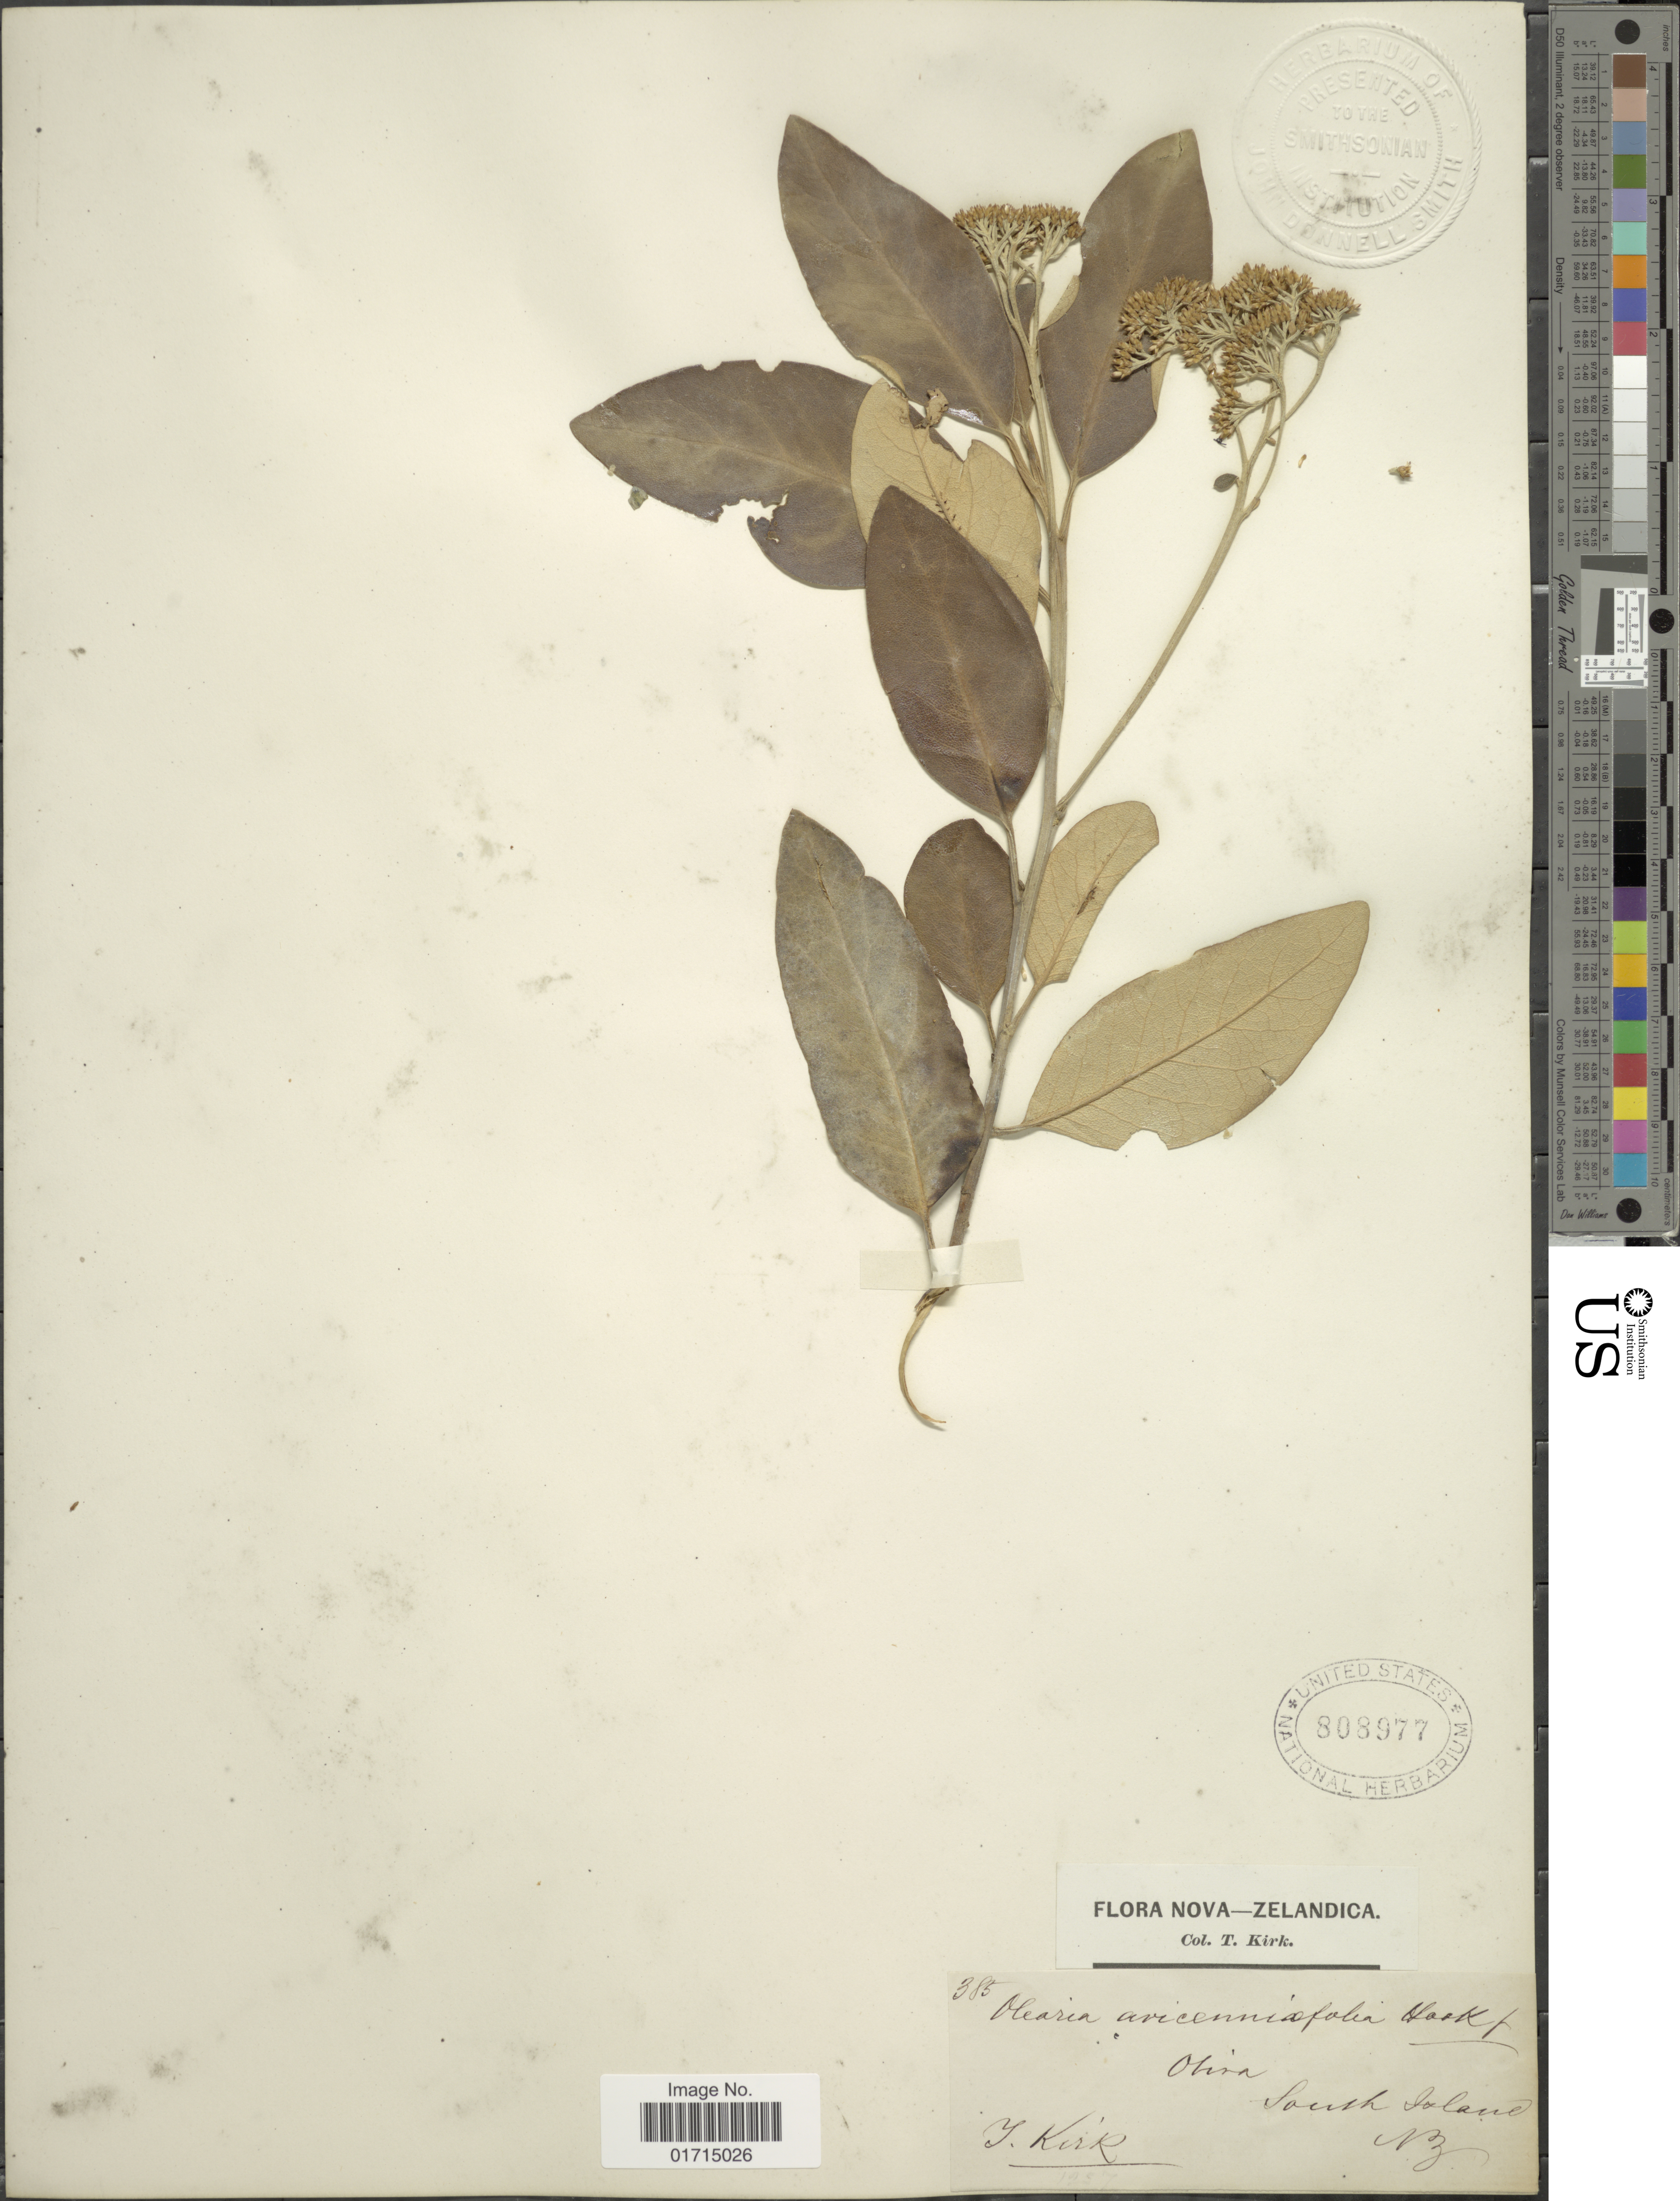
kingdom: Plantae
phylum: Tracheophyta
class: Magnoliopsida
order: Asterales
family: Asteraceae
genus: Olearia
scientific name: Olearia avicenniifolia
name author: (Raoul) Hook. f.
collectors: J. Kirk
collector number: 385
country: New Zealand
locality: Ohira. South Island N.Z.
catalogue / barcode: US 808977